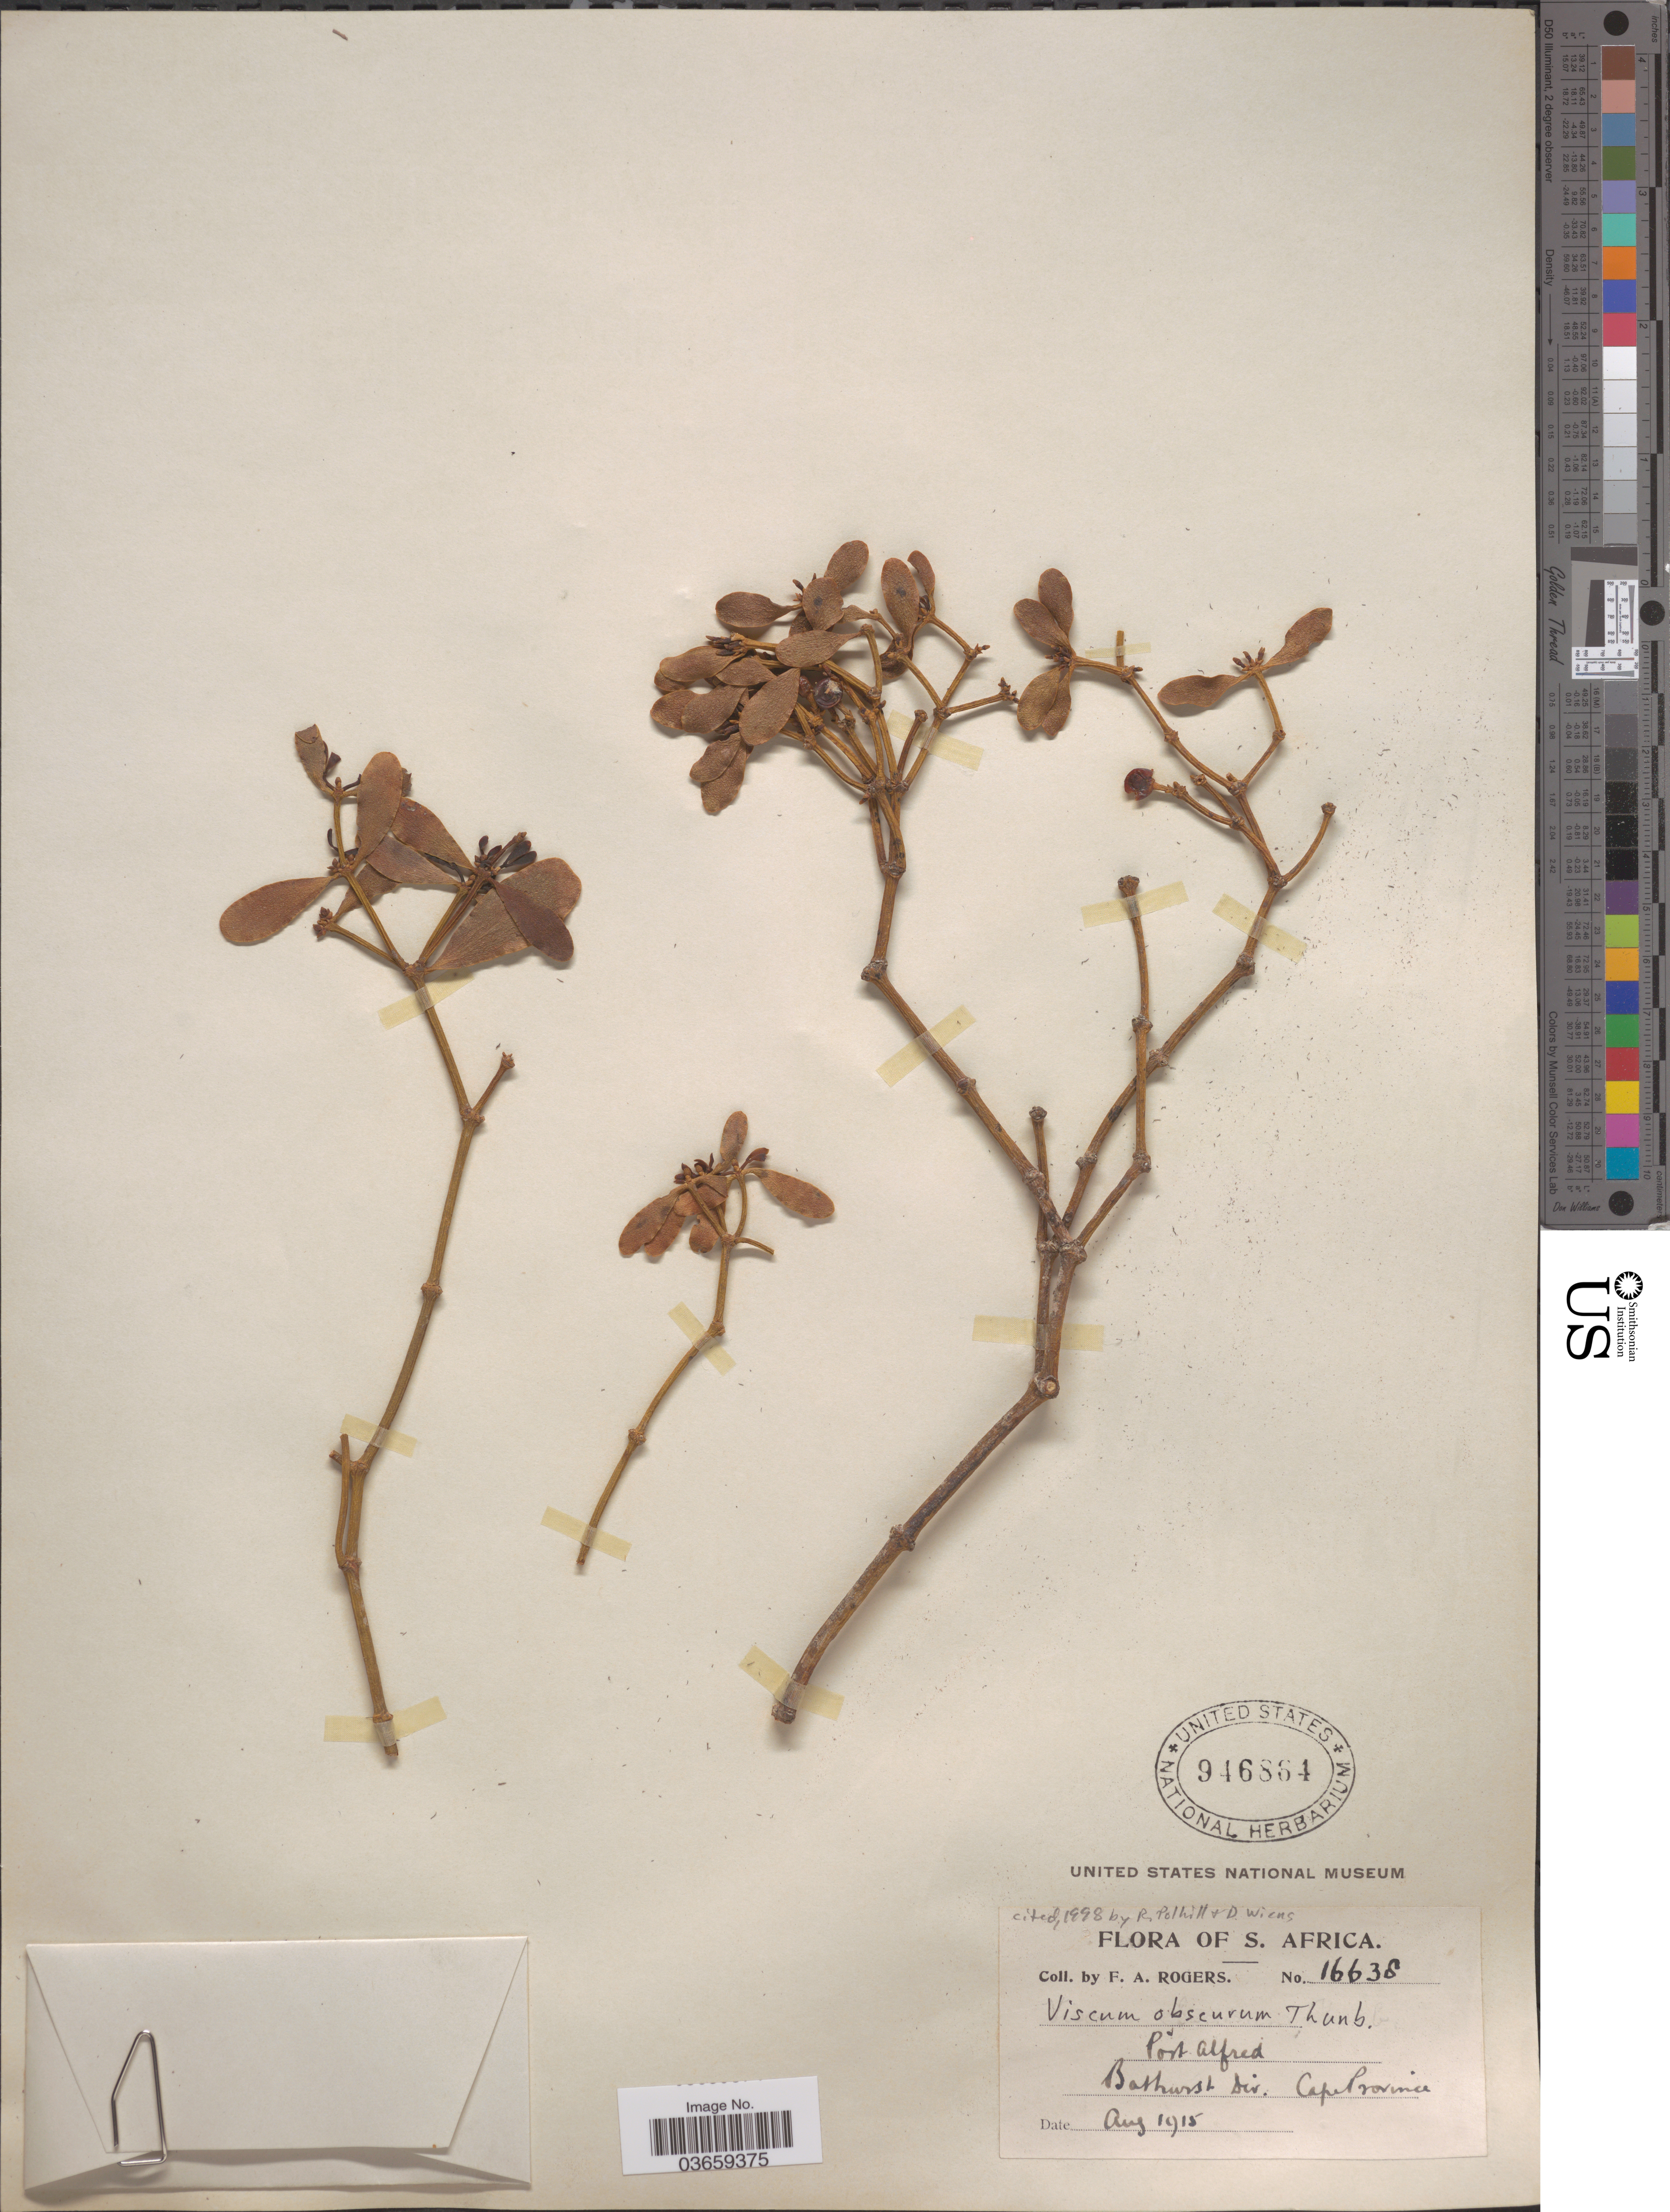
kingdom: Plantae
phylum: Tracheophyta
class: Magnoliopsida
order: Santalales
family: Viscaceae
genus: Viscum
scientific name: Viscum obscurum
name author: Thunb.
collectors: F. A. Rogers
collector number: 16638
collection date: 1915-08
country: South Africa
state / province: Eastern Cape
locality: S. Africa. Port Alfred. Bathurst Div.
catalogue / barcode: US 946864